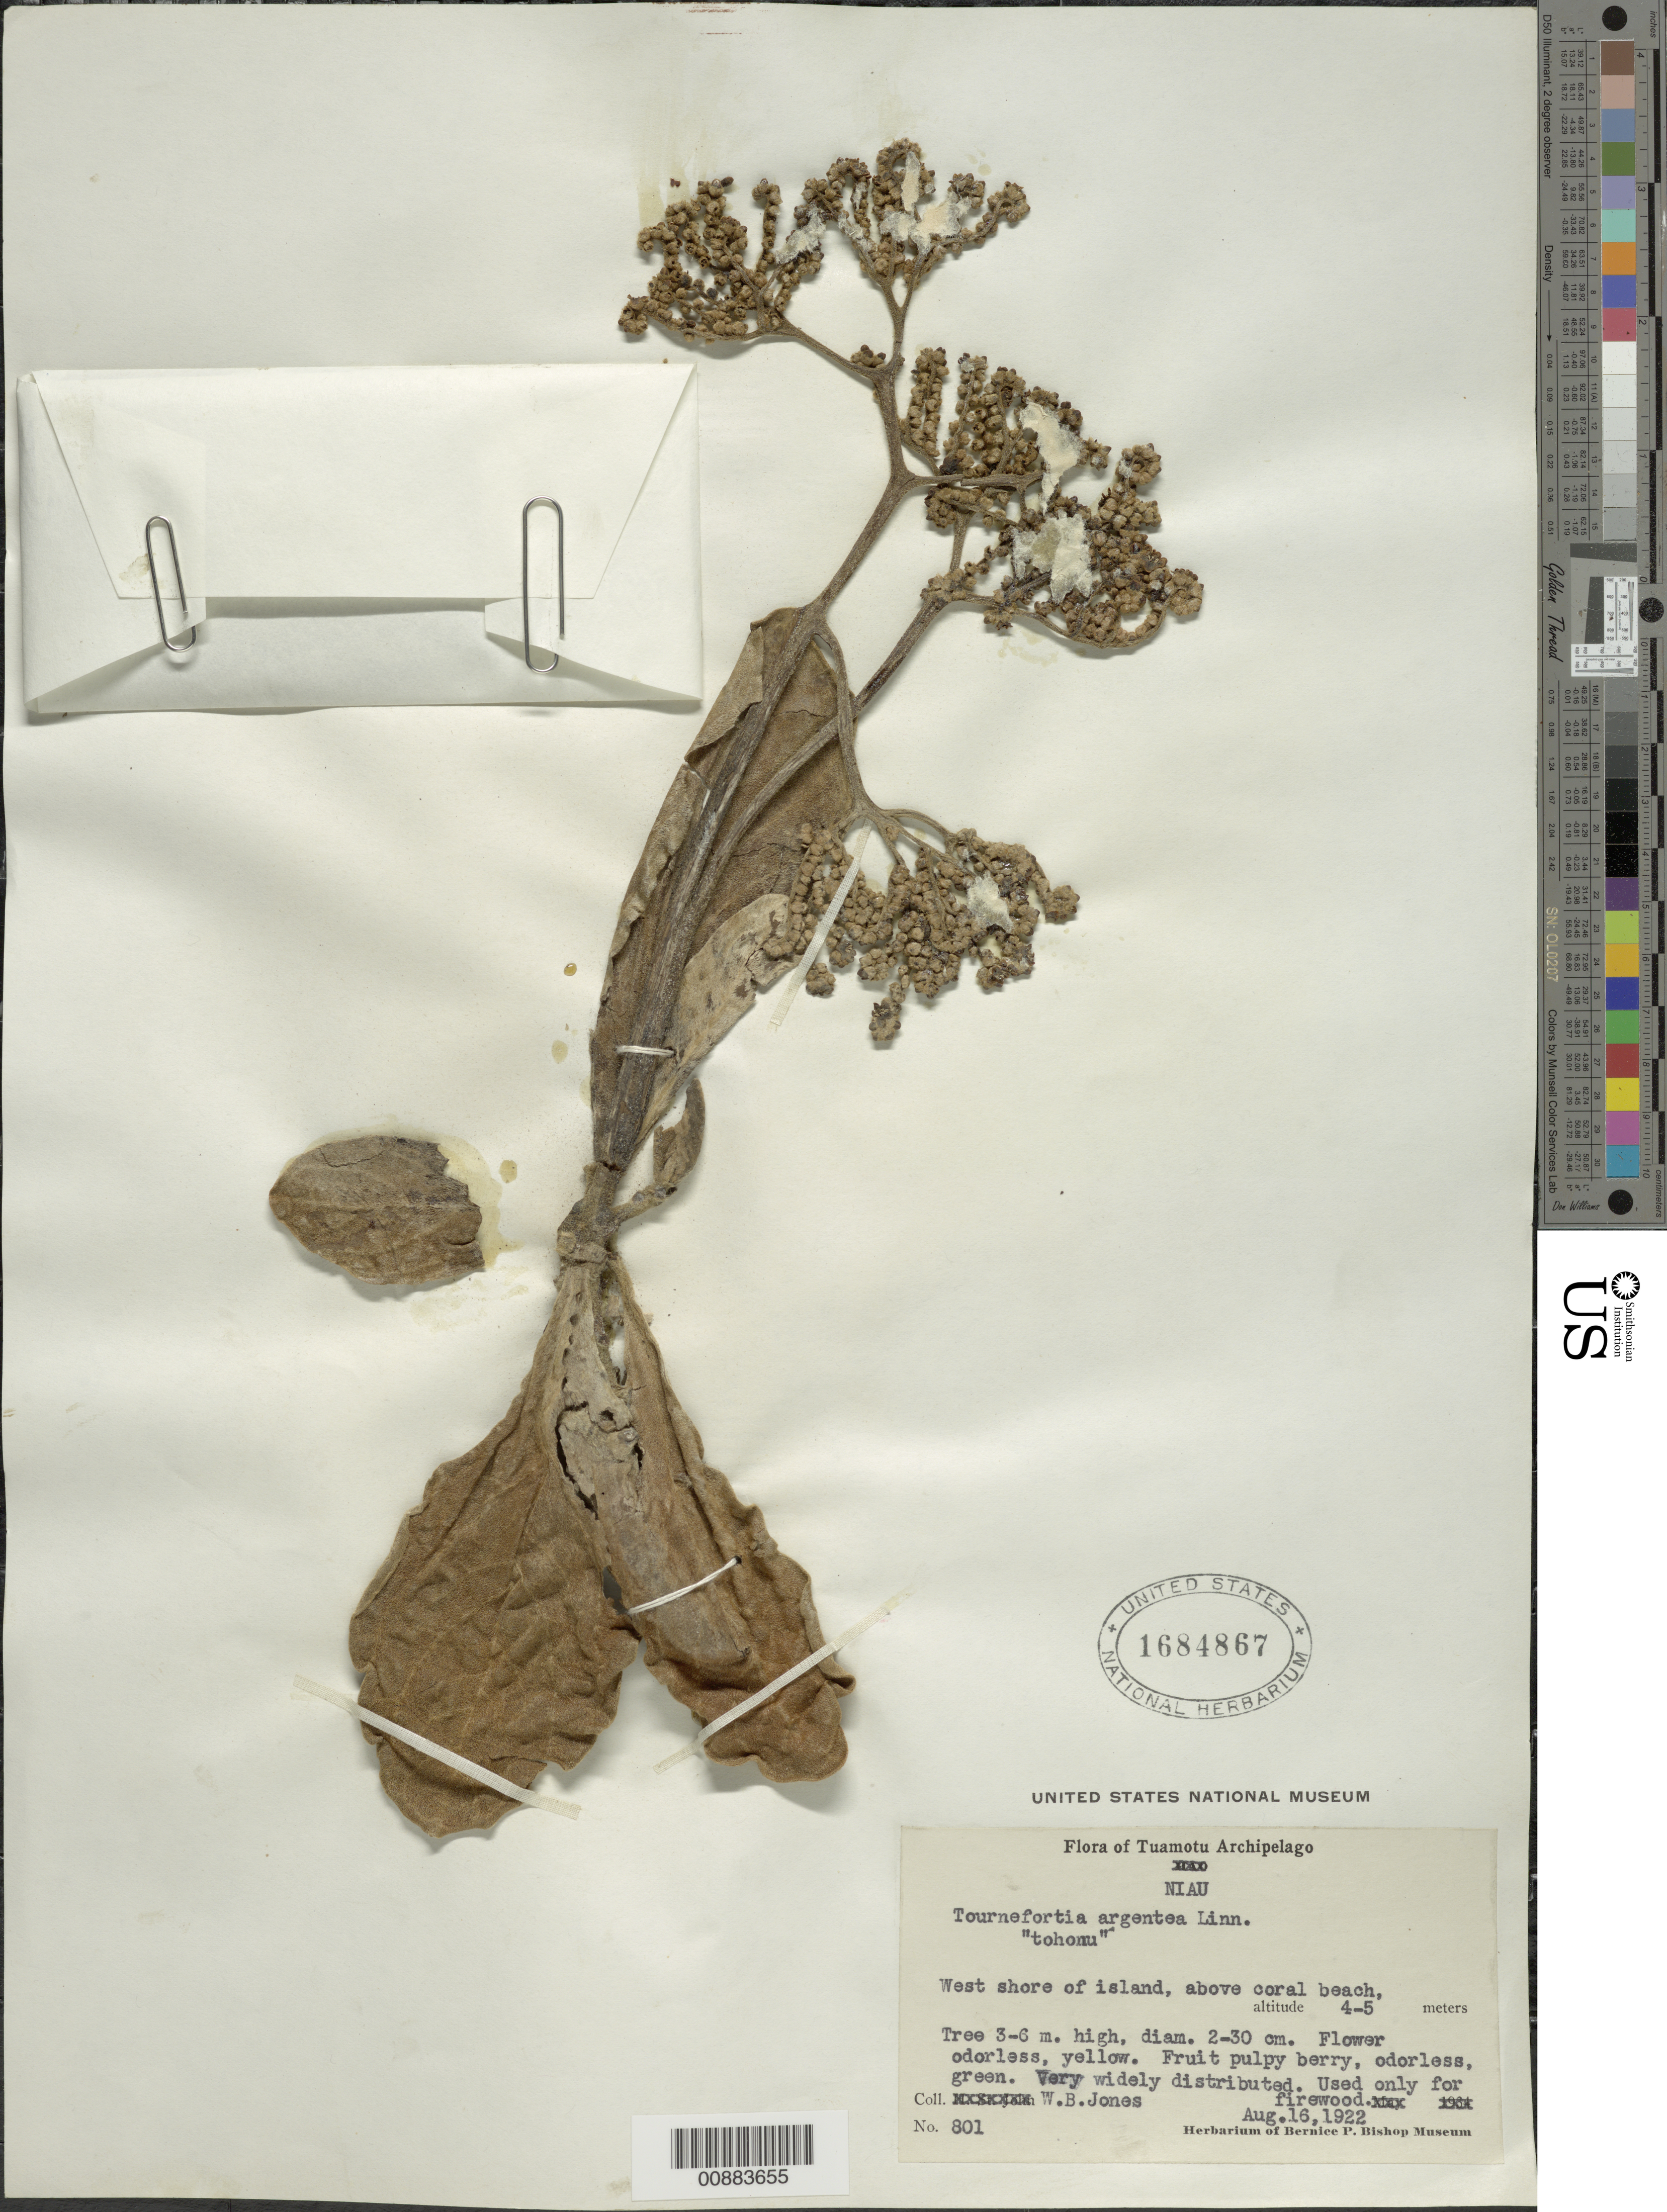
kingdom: Plantae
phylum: Tracheophyta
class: Magnoliopsida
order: Boraginales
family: Heliotropiaceae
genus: Heliotropium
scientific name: Heliotropium arboreum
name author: (Blanco) Mabberley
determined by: Wagner, W. L., (BOT), Smithsonian Institution - National Museum of Natural History (UNITED STATES)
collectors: W. B. Jones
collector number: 801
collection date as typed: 16 Aug 1922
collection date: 1922-08-16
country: French Polynesia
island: Niau Atoll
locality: Naiu (Greig) Island; west shore of island, above coral beach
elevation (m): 4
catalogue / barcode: US 1684867